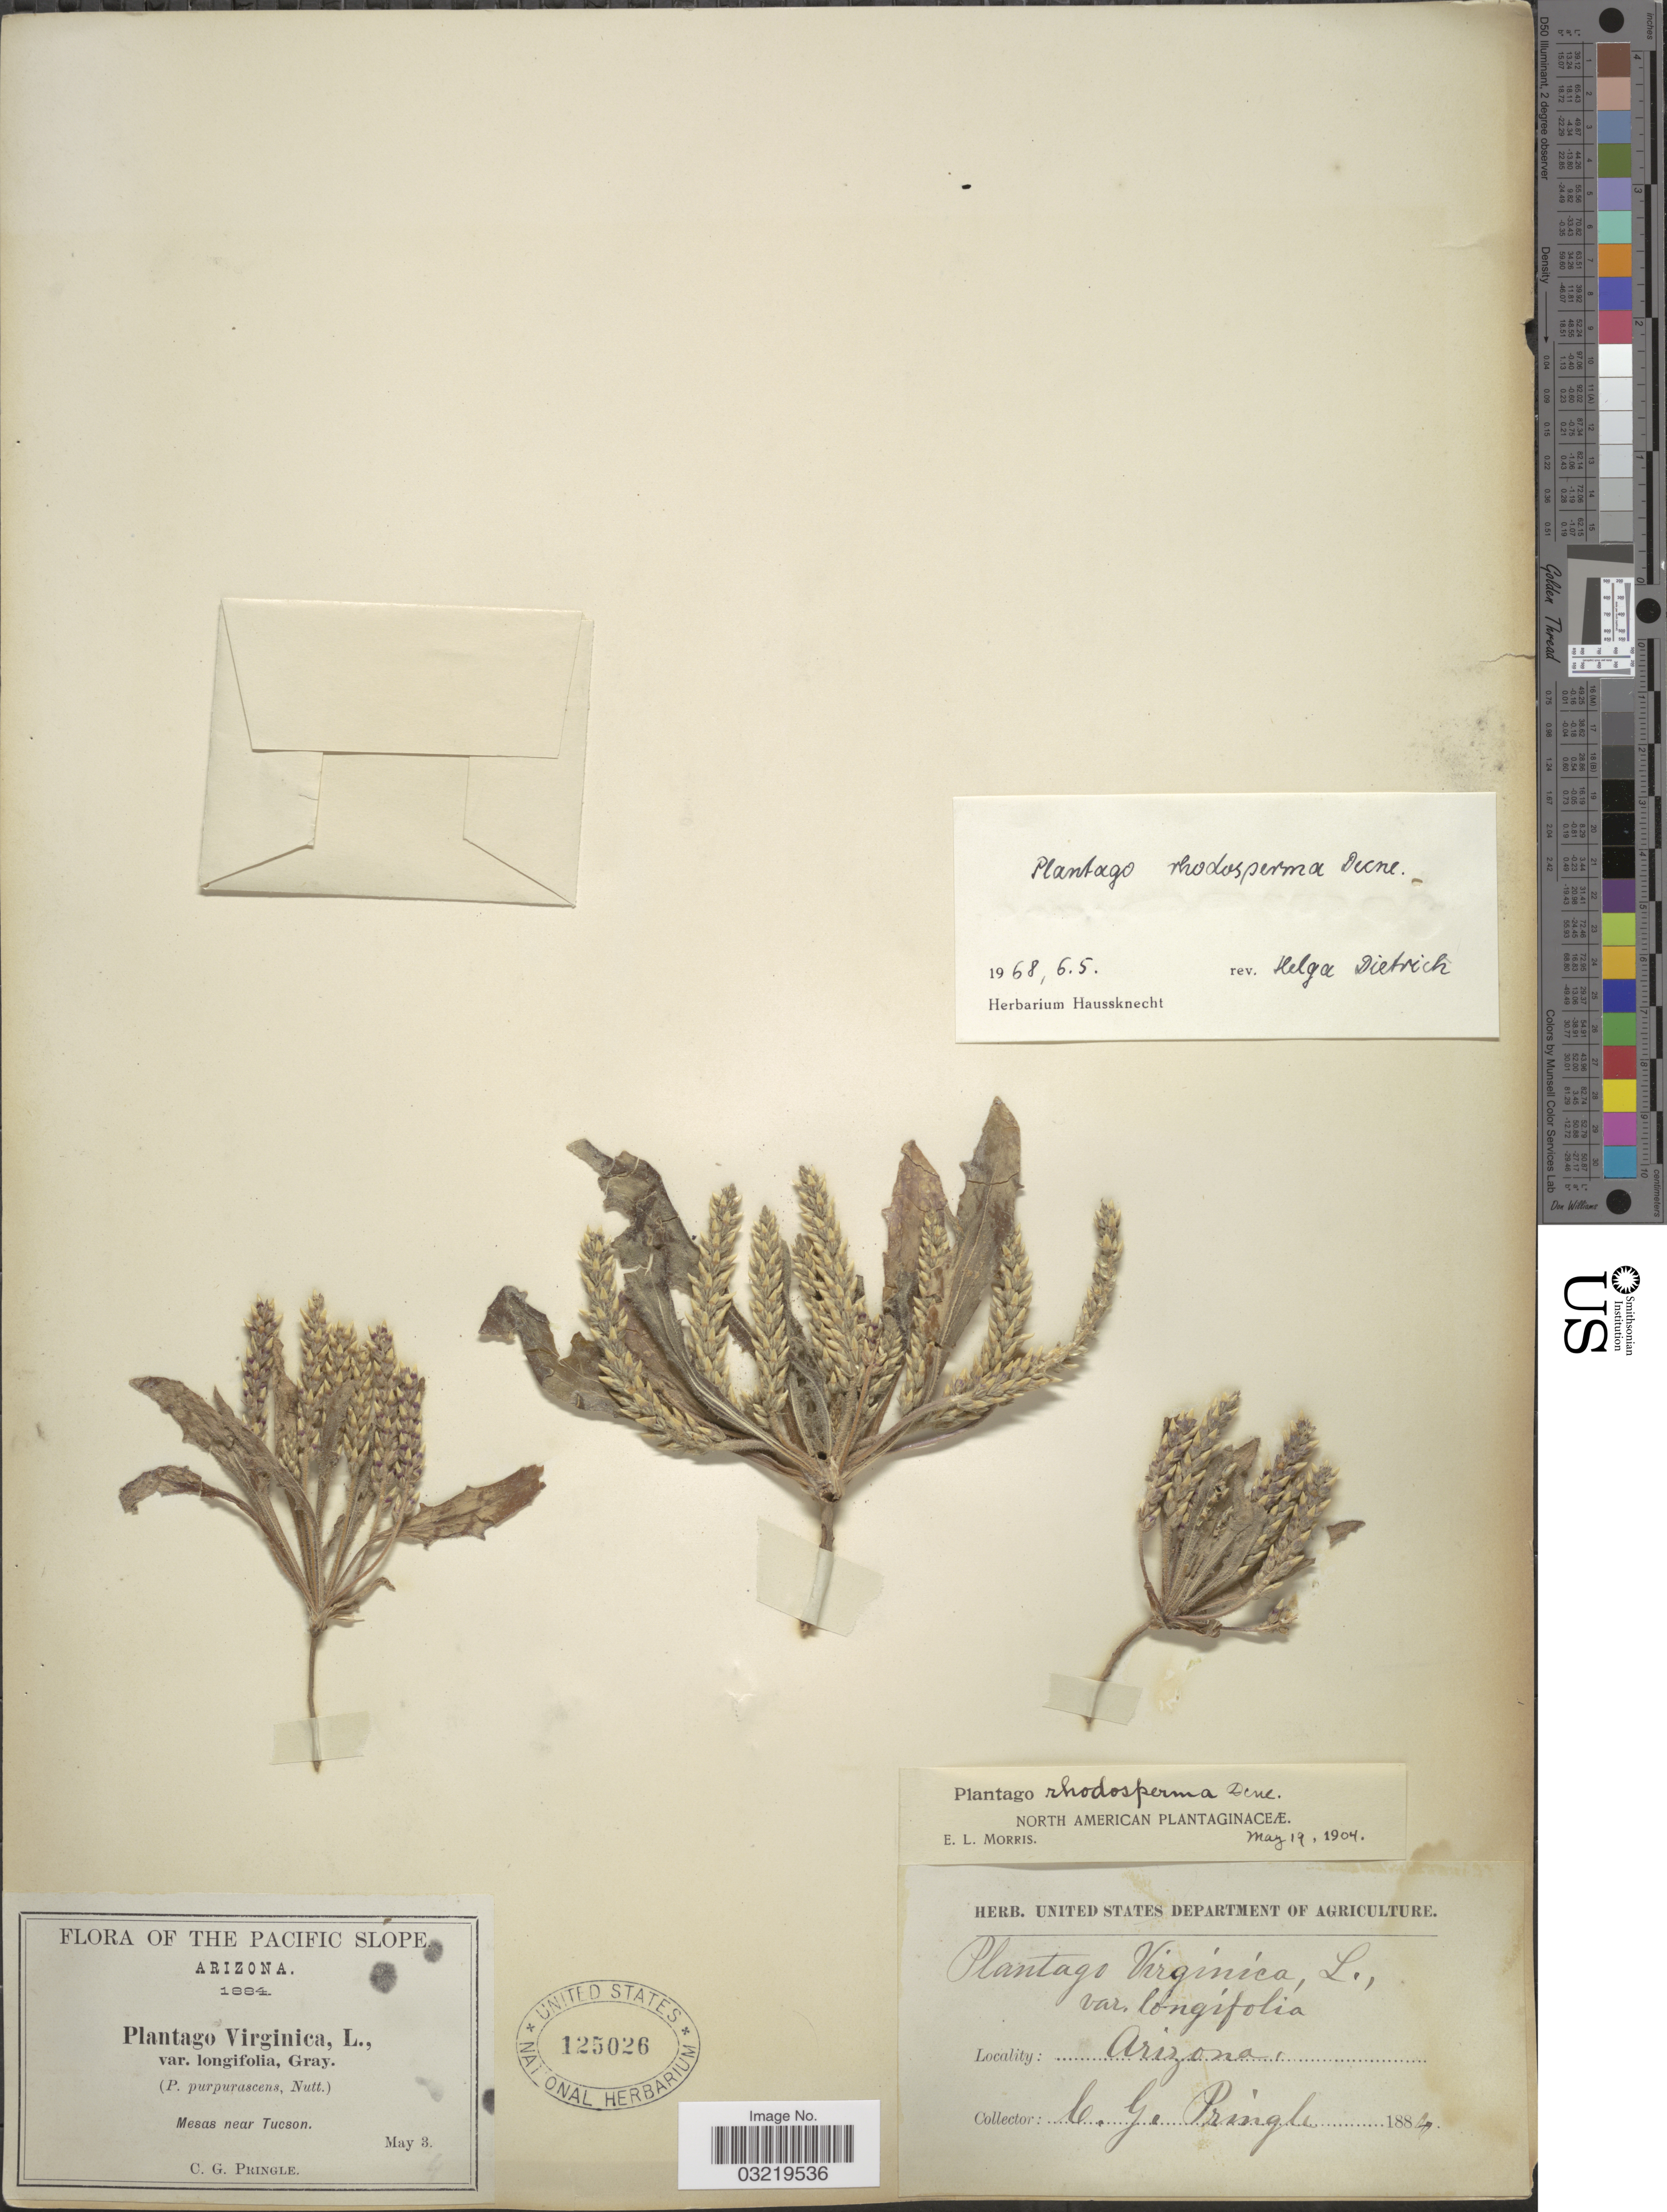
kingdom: Plantae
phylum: Tracheophyta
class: Magnoliopsida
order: Lamiales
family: Plantaginaceae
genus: Plantago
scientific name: Plantago rhodosperma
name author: Decne.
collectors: C. G. Pringle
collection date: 1884-05-03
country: United States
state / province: Arizona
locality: The Pacific Slope. Mesas near Tucson.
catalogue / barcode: US 125026